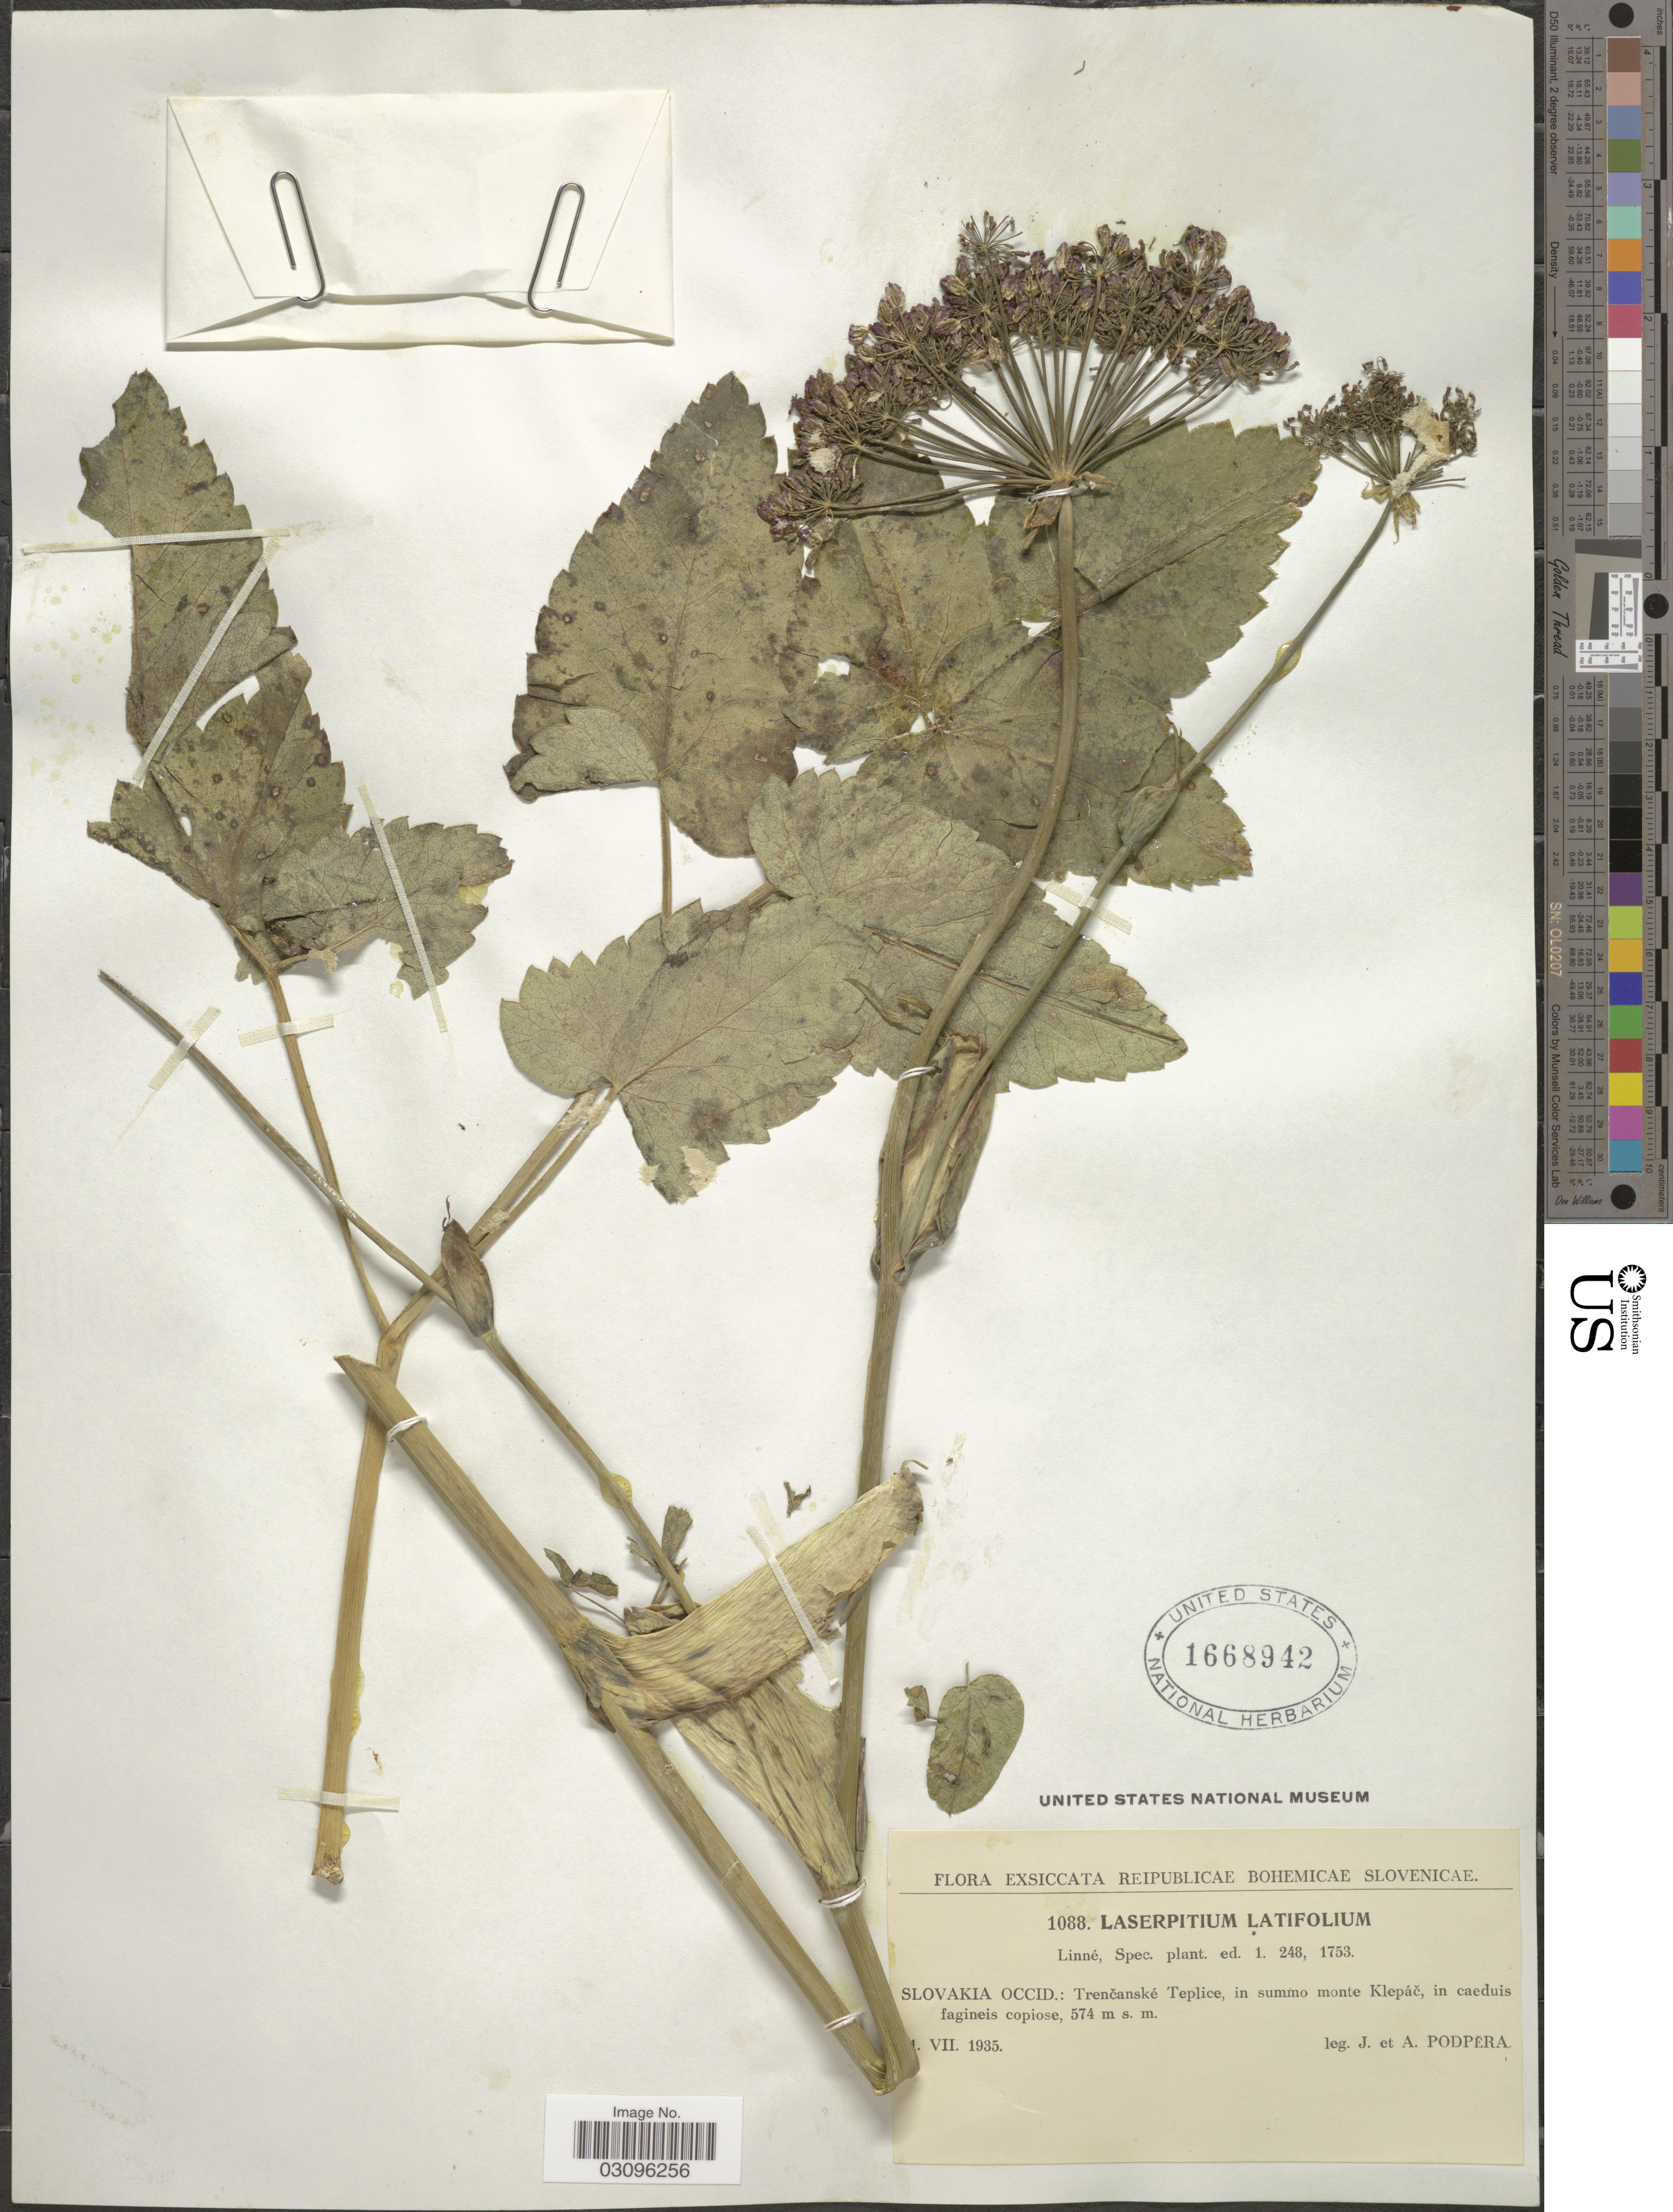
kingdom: Plantae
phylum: Tracheophyta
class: Magnoliopsida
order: Apiales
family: Apiaceae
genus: Laserpitium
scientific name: Laserpitium latifolium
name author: L.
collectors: J. Podpera & A. Podpera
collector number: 1088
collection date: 1935-07-11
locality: Reipublicae Bohemiacae Slovenicae. Slovakia Occid.: Trencanské Teplice, in summo monte Klepác, in caeduis fagineis copiose.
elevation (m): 574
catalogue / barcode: US 1668942